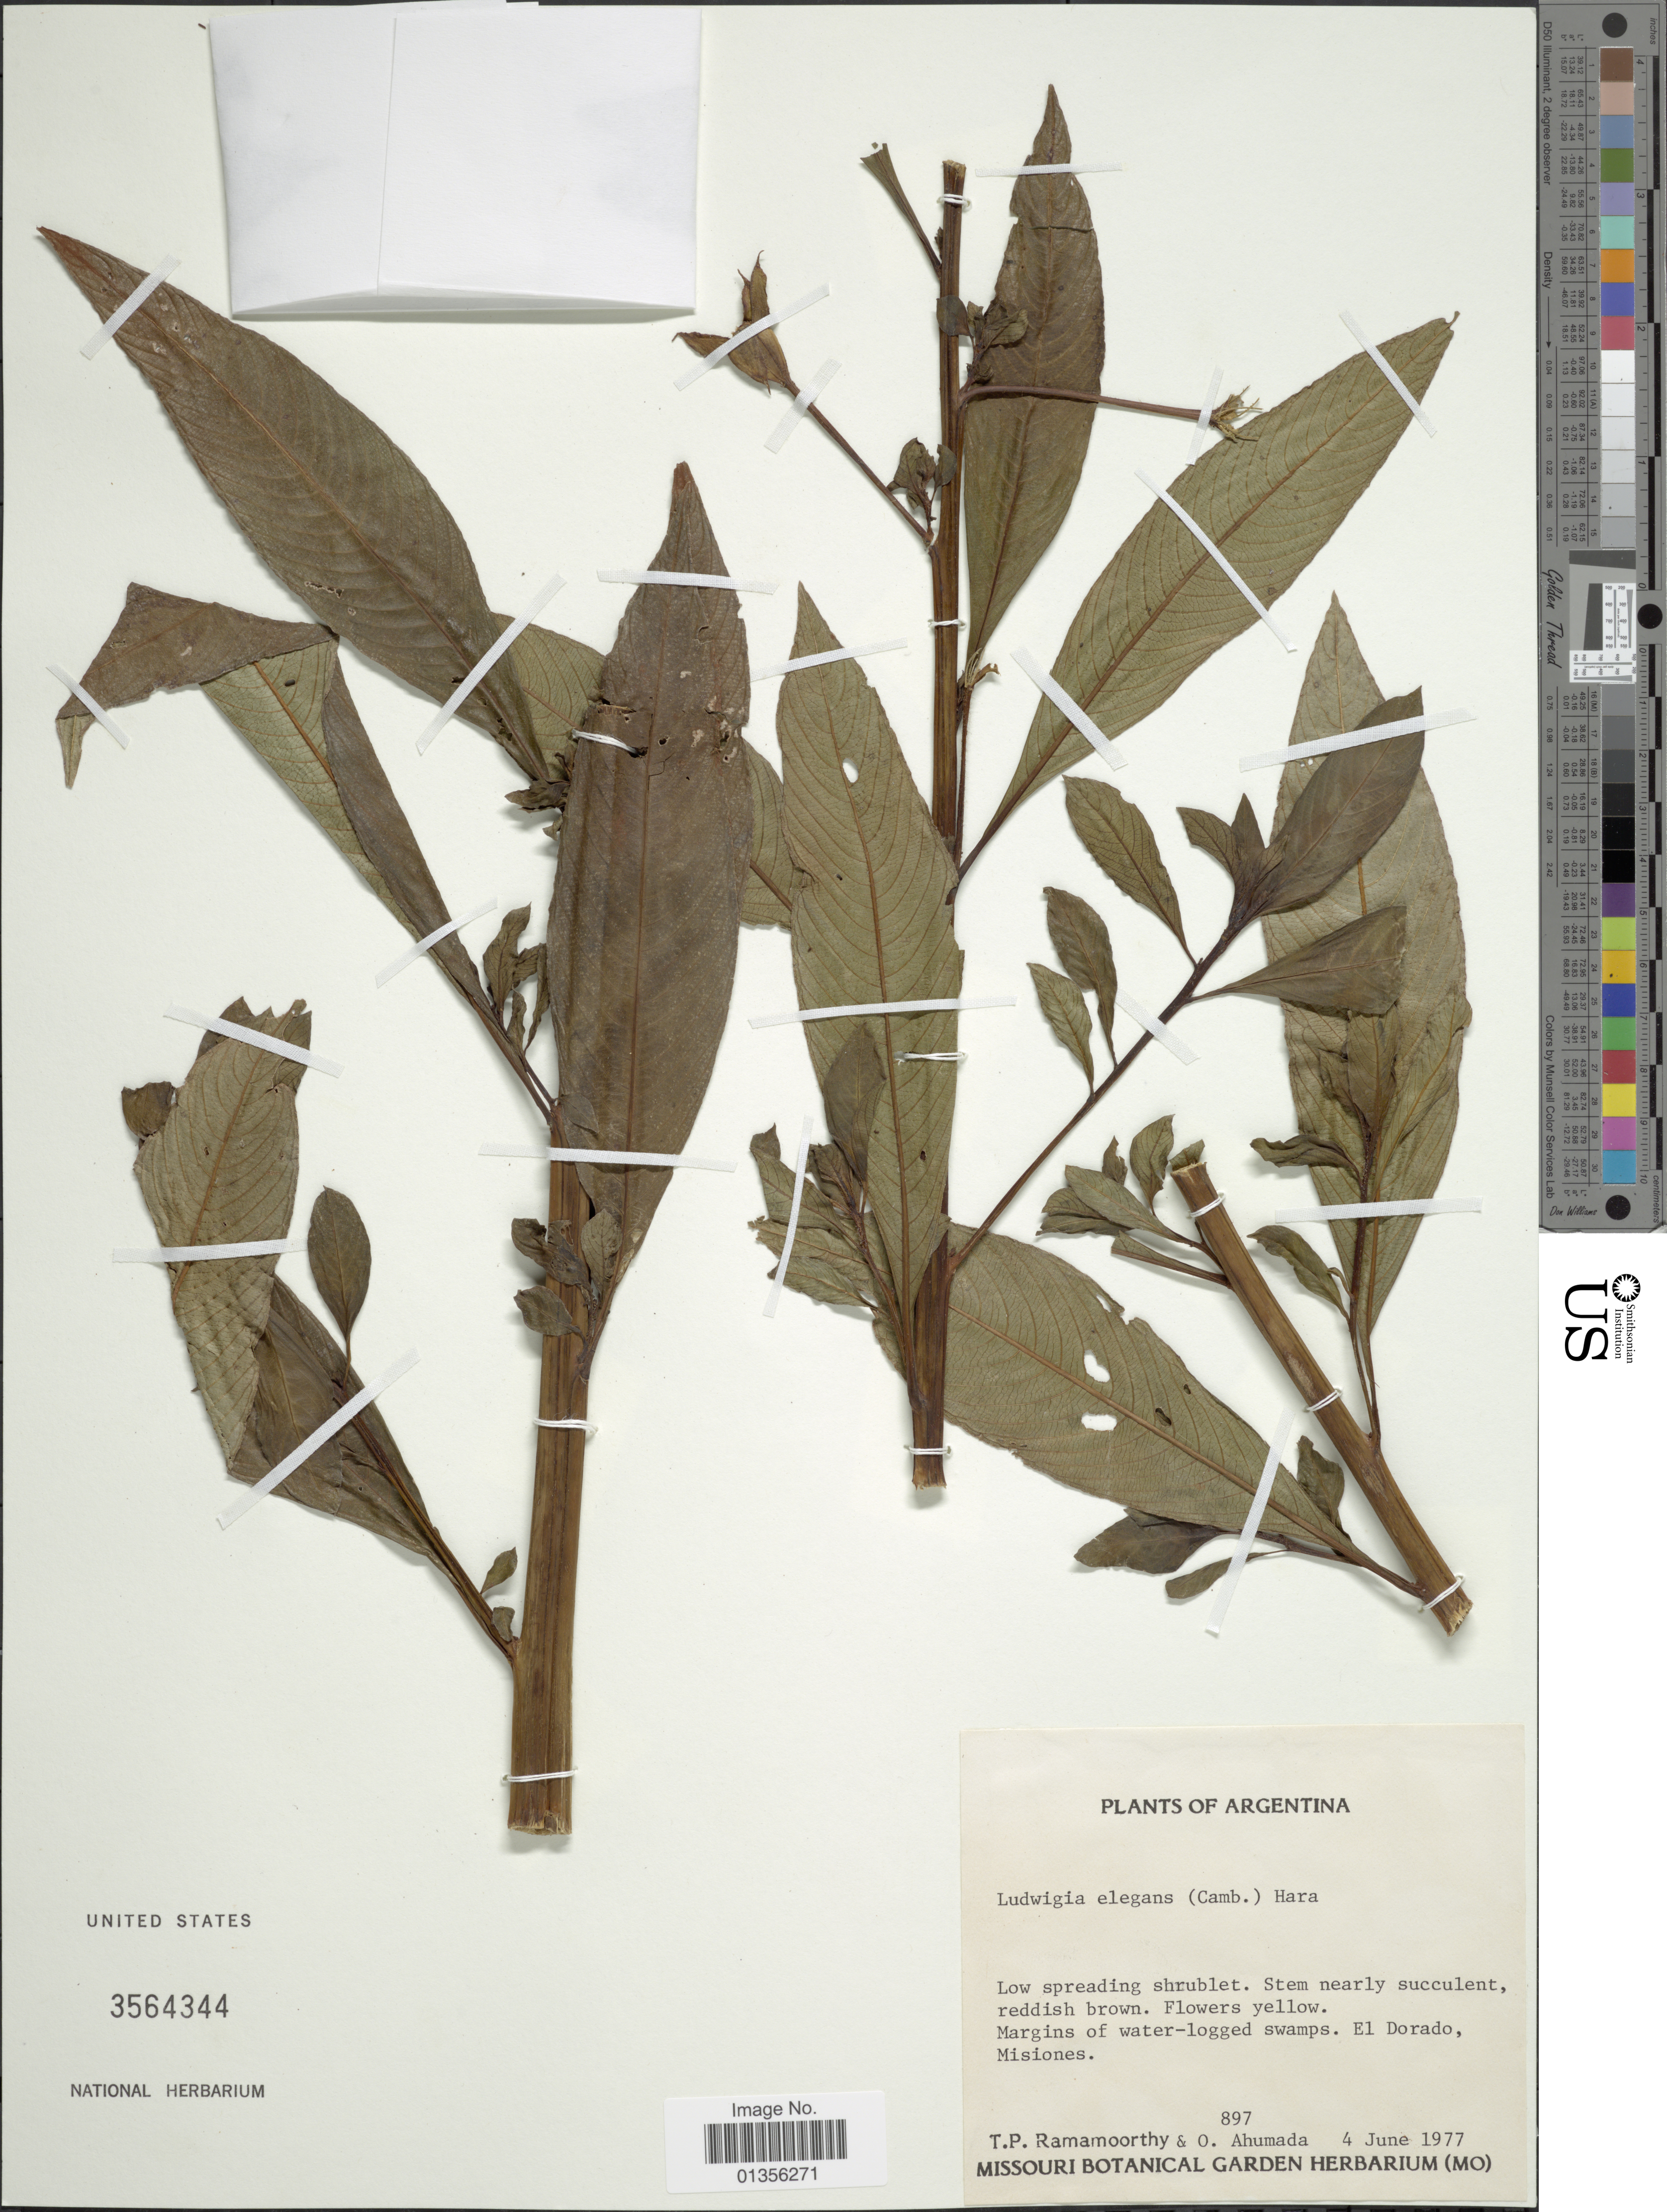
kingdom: Plantae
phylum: Tracheophyta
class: Magnoliopsida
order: Myrtales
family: Onagraceae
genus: Ludwigia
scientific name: Ludwigia elegans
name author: (Cambess.) H. Hara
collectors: T. P. Ramamoorthy & O. Ahumada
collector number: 897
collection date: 1977-06-04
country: Argentina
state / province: Misiones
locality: El Dorado.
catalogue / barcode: US 3564344